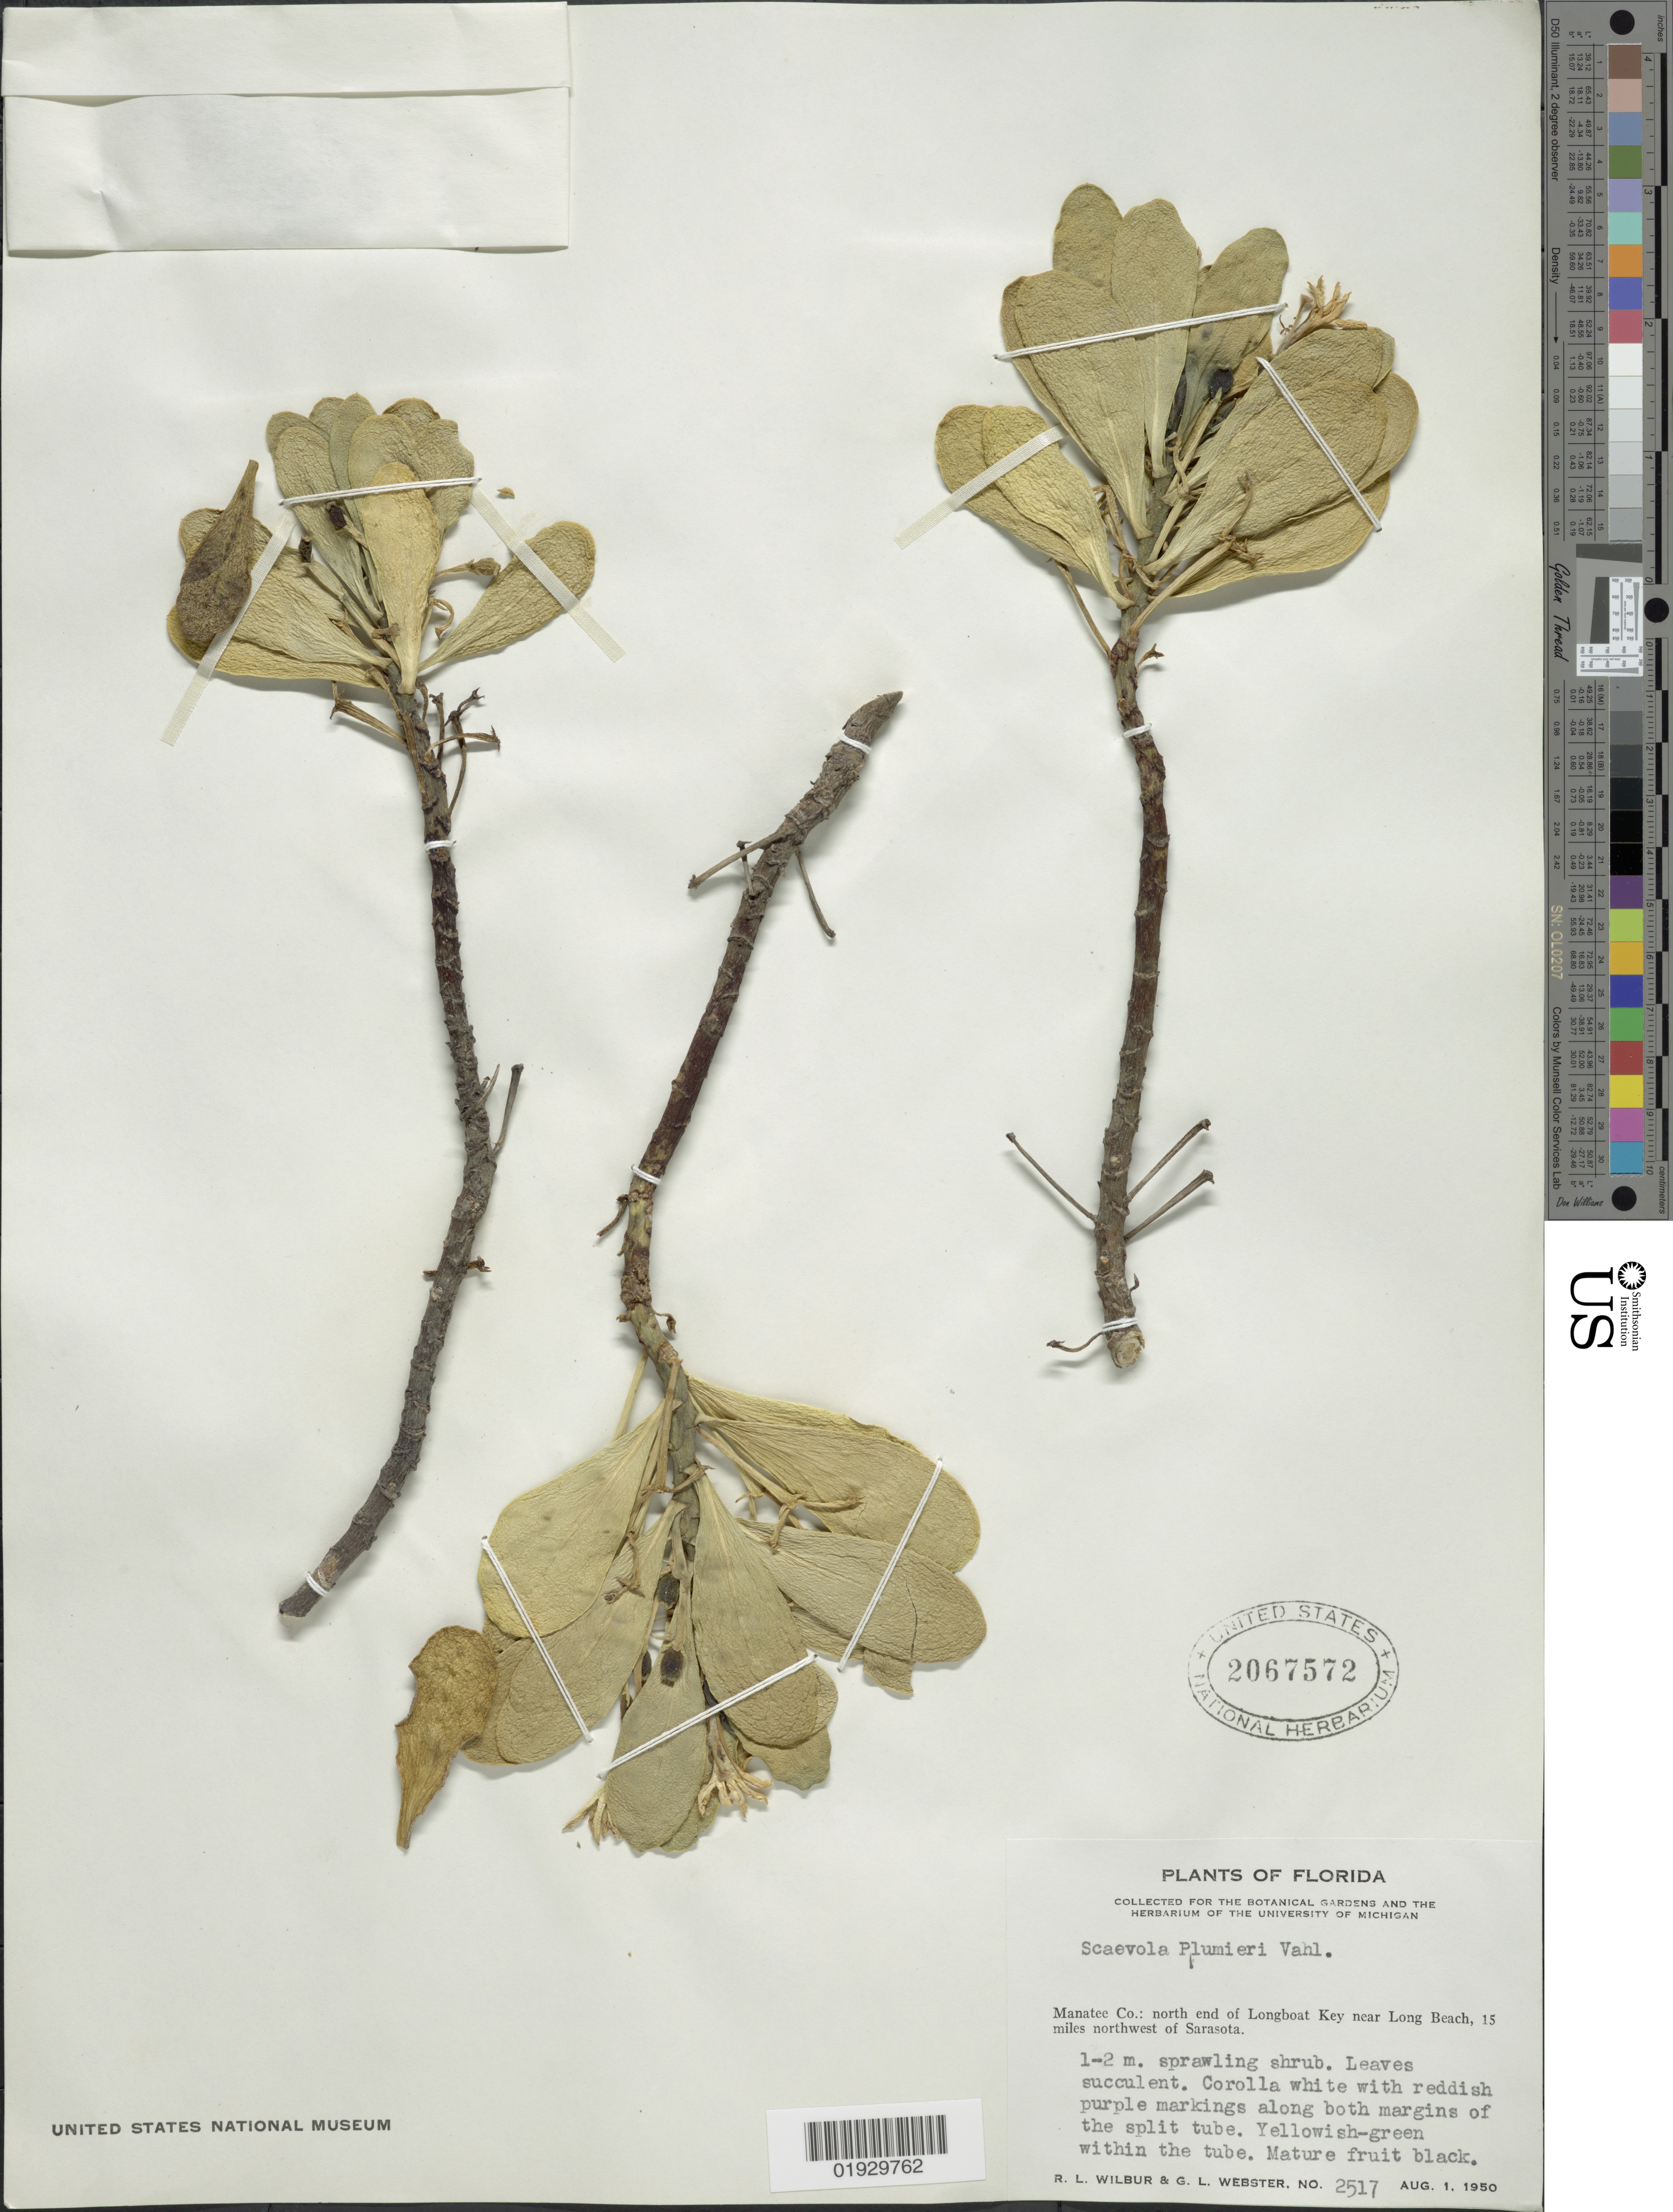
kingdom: Plantae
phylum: Tracheophyta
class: Magnoliopsida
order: Asterales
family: Goodeniaceae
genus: Scaevola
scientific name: Scaevola plumieri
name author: (L.) Vahl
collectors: R. L. Wilbur & G. L. Webster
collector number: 2517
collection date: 1950-08-01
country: United States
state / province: Florida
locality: Manatee Co.: north end of Longboat Key near Long Beach, 15 miles northwest of Sarasota.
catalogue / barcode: US 2067572